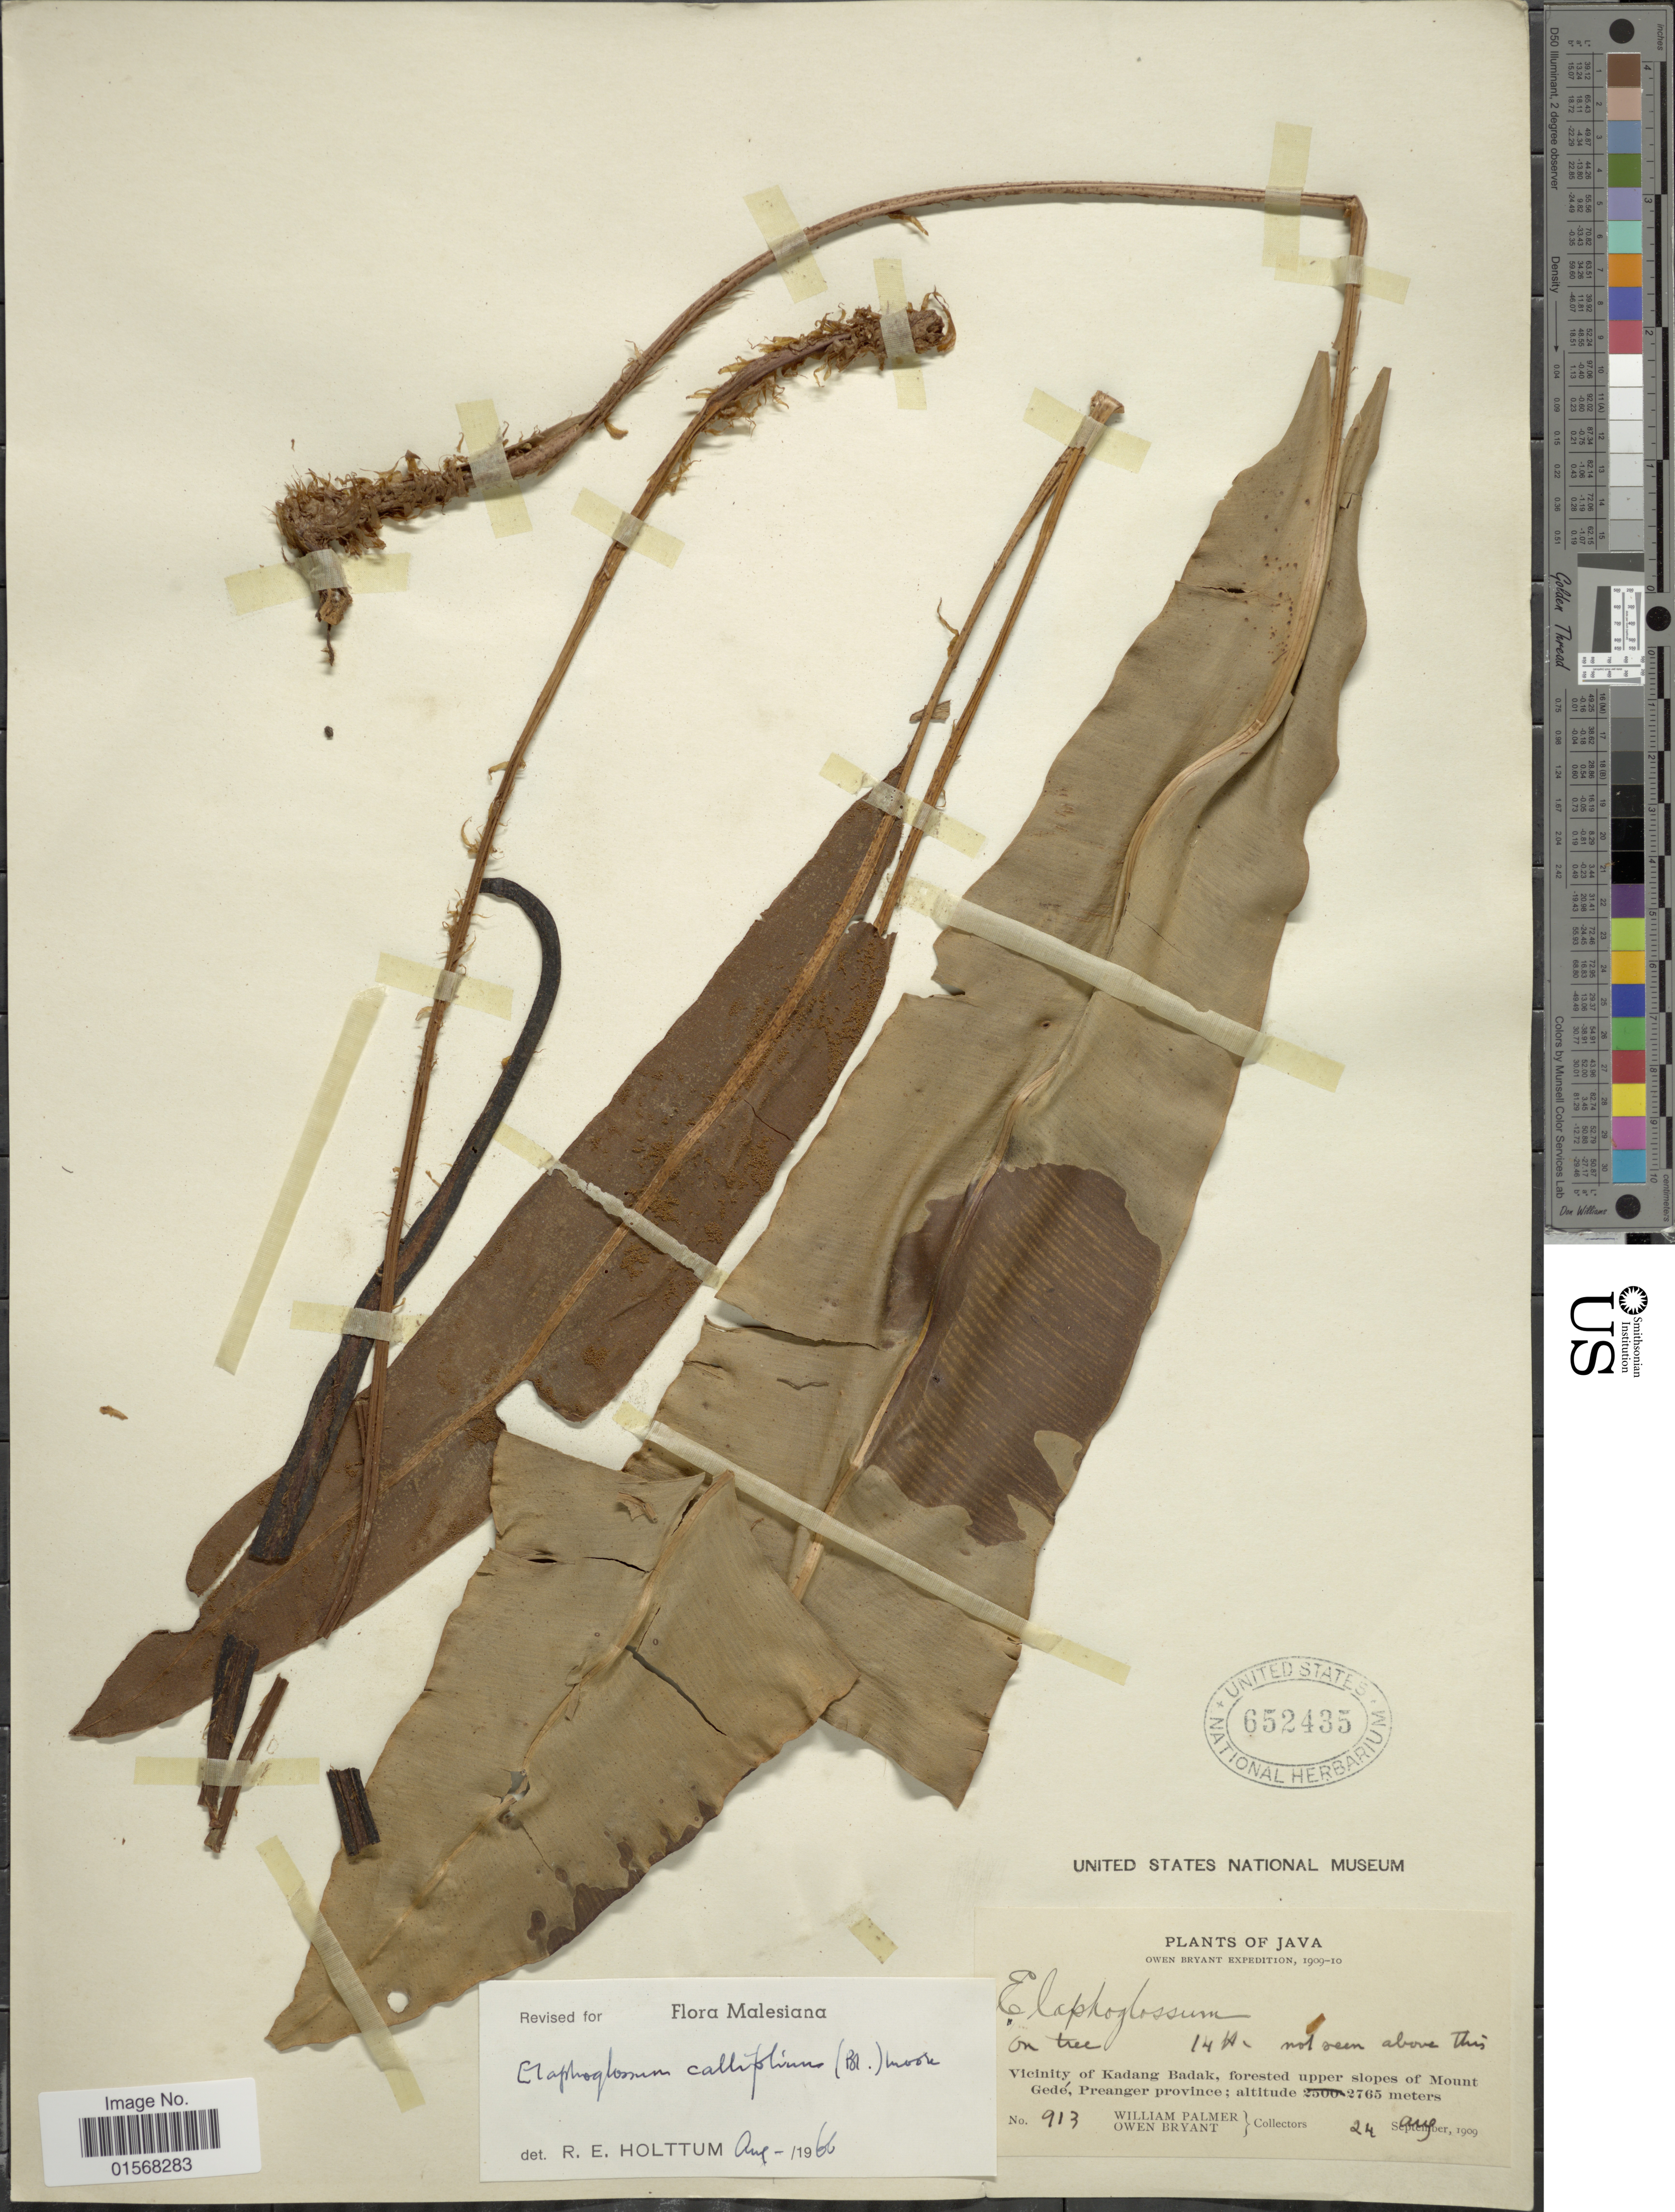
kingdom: Plantae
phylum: Tracheophyta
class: Polypodiopsida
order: Polypodiales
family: Dryopteridaceae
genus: Elaphoglossum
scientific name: Elaphoglossum callifolium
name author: (Blume) T. Moore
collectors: W. Palmer & O. Bryant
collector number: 913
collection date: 1909-08-24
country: Indonesia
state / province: Java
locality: Java, vicinity of Kadang Badak, forested upper slopes of Mount Gedé, Preanger Province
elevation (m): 2765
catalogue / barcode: US 652435